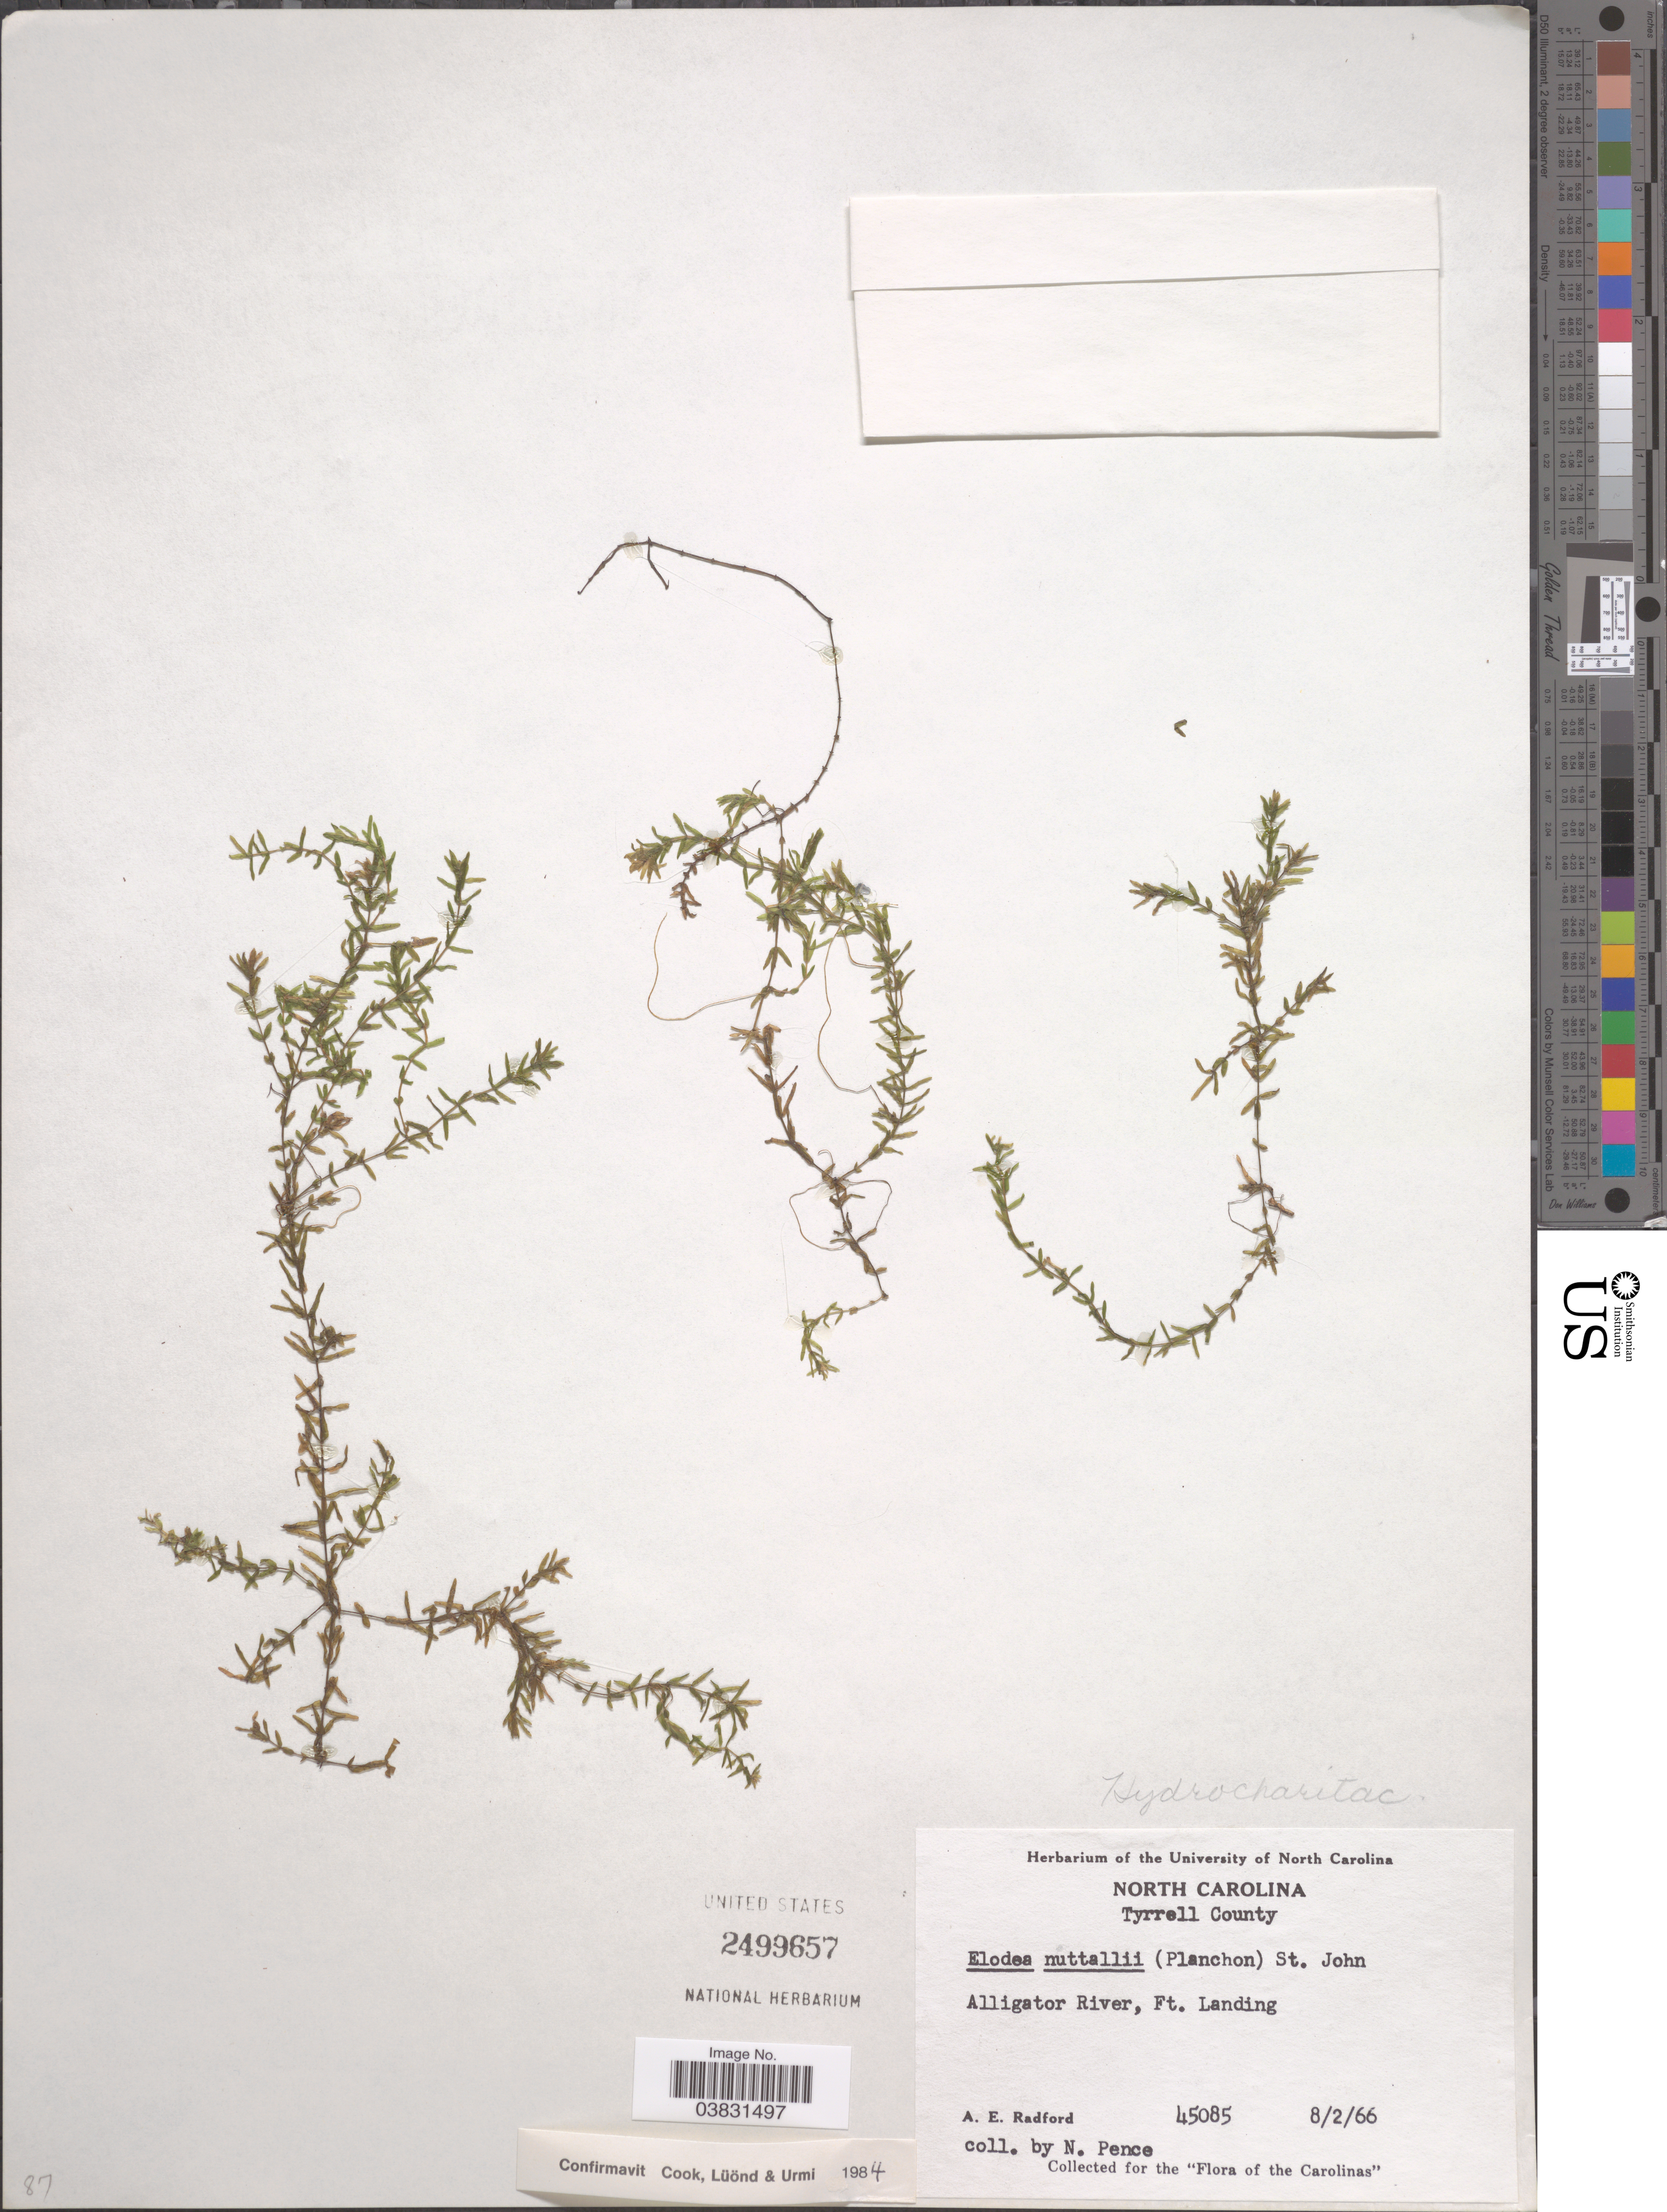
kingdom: Plantae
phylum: Tracheophyta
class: Liliopsida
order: Alismatales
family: Hydrocharitaceae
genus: Elodea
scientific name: Elodea nuttallii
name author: (Planch.) H. St. John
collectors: A. E. Radford & N. Pence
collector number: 45085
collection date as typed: Transcribed d/m/y: 8/2/66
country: United States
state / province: North Carolina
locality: Tyrrell County. Alligator River, Ft. Landing.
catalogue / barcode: US 2499657